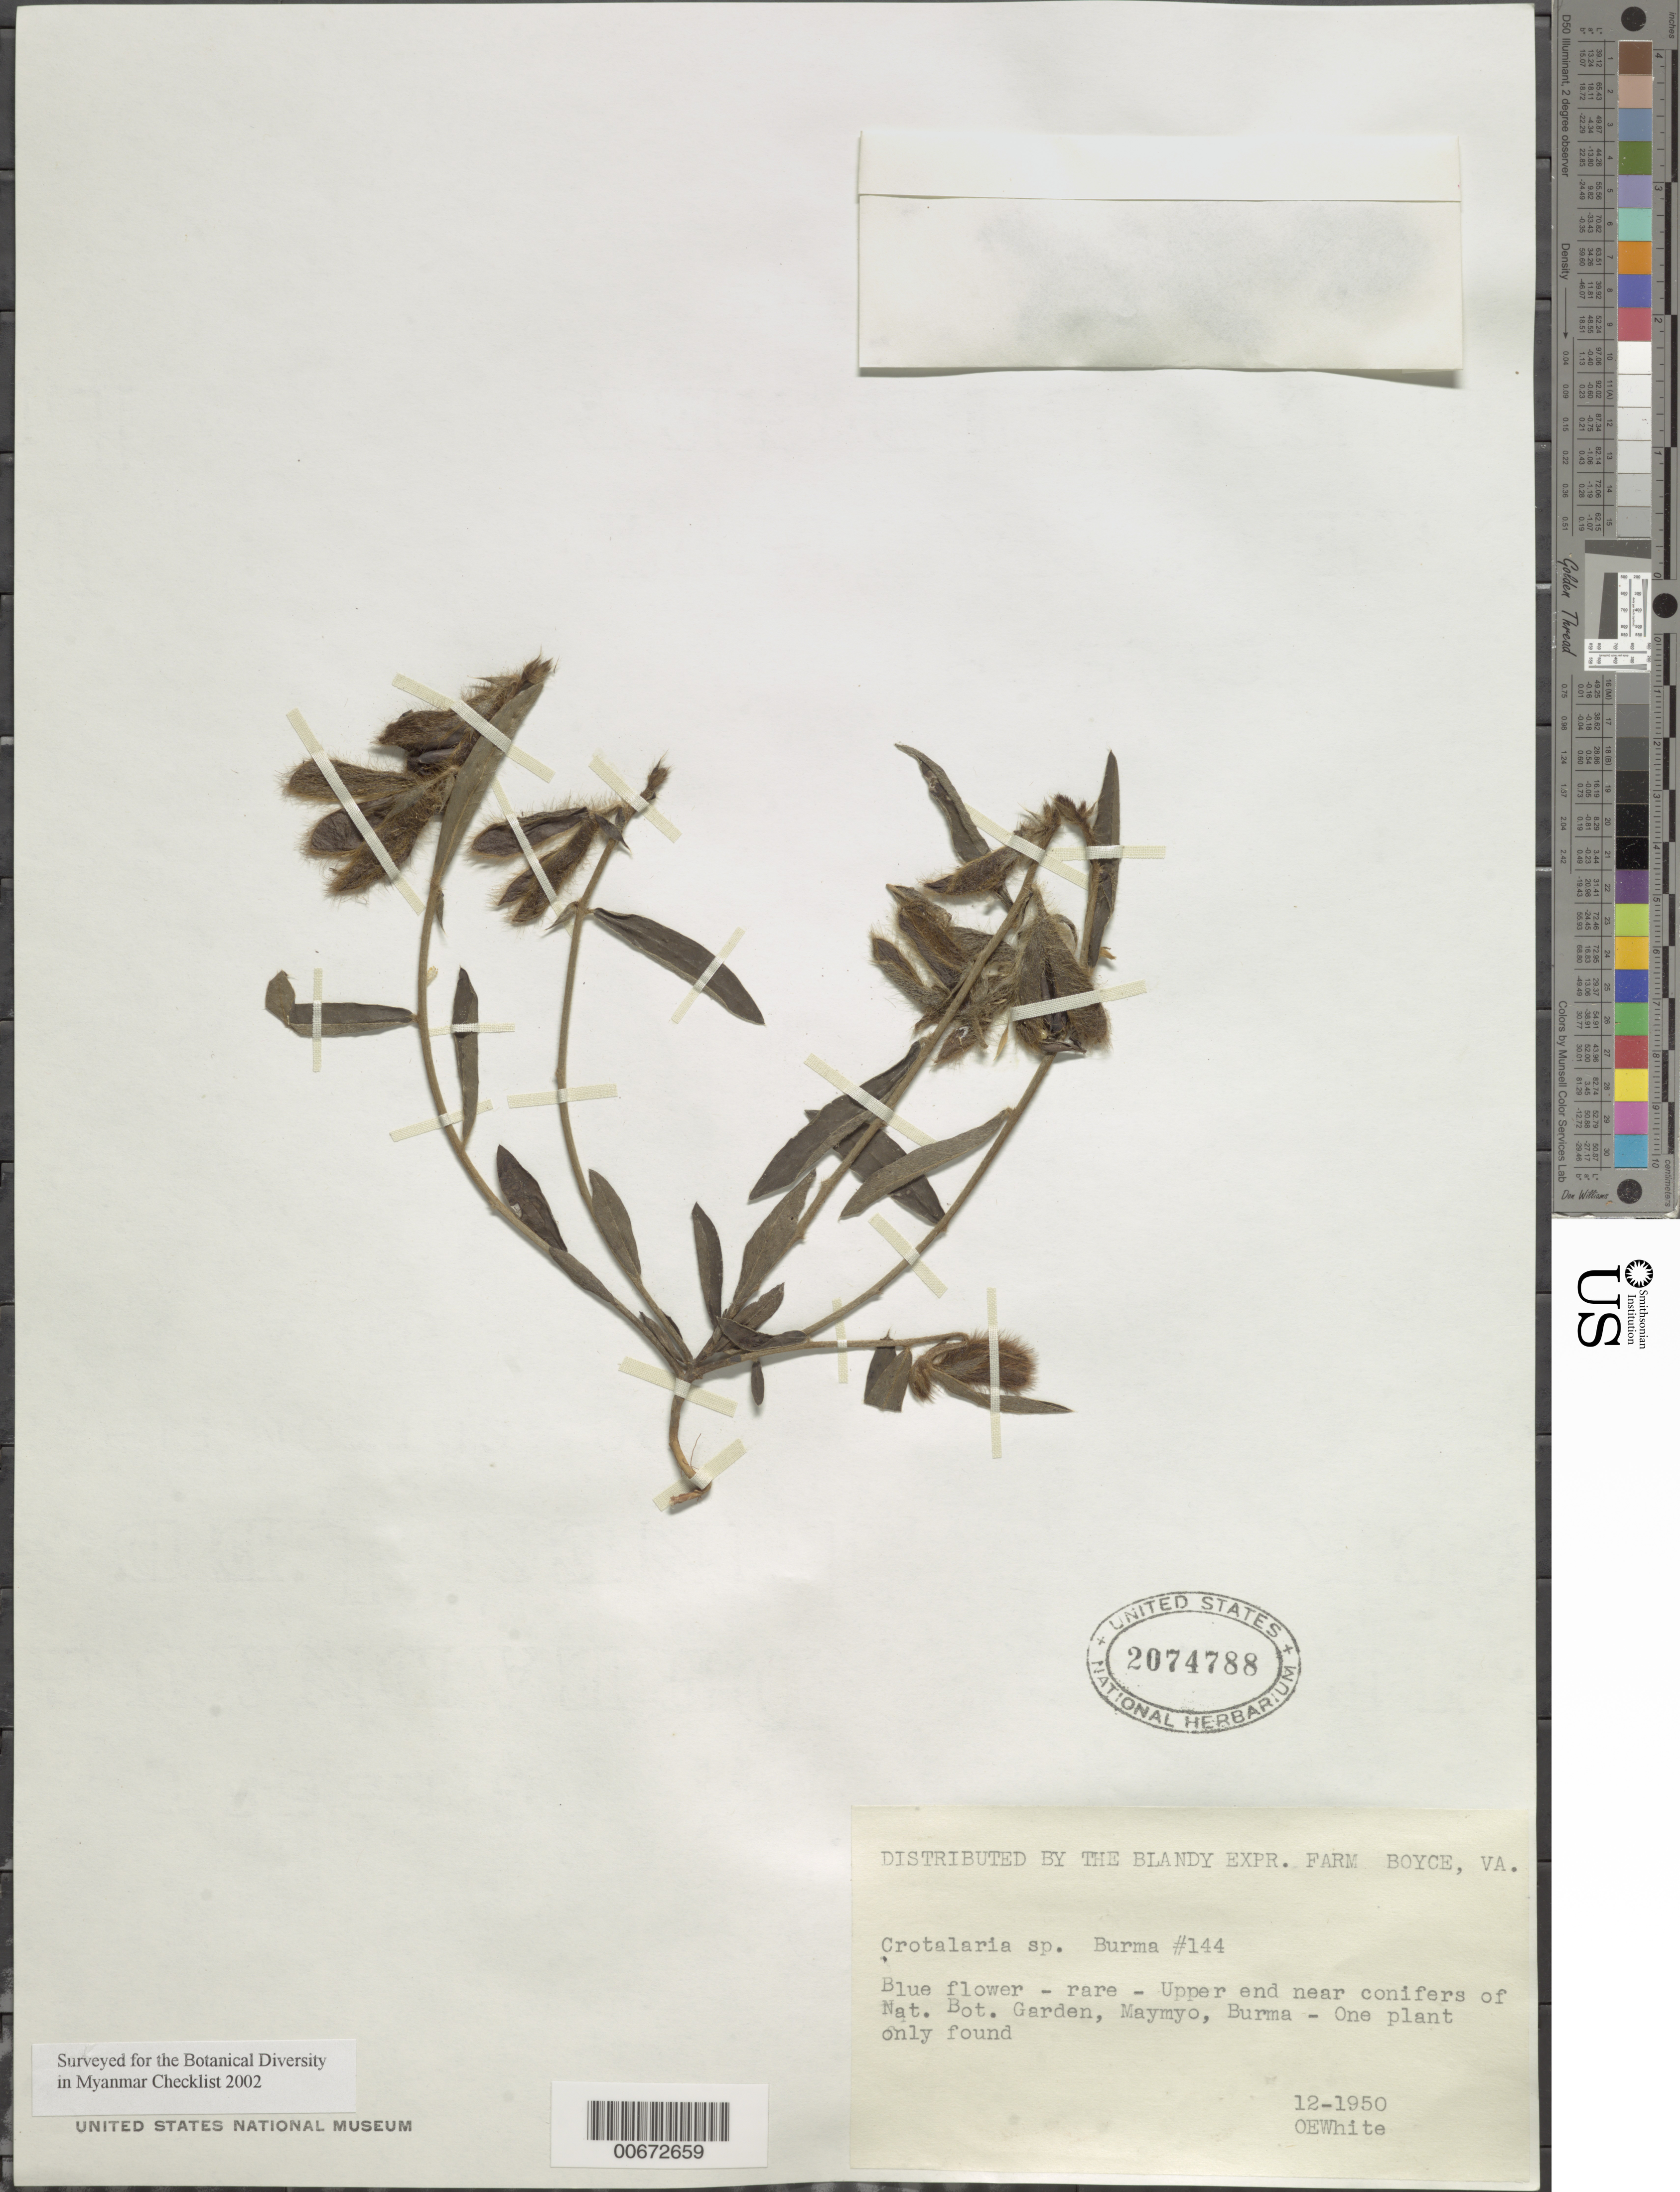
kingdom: Plantae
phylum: Tracheophyta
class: Magnoliopsida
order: Fabales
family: Fabaceae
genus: Crotalaria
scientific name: Crotalaria sp.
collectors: O. E. White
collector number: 144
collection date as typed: Dec 1950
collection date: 1950-12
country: Myanmar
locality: Natl. Bot. Garden, Maymyo.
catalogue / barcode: US 2074788